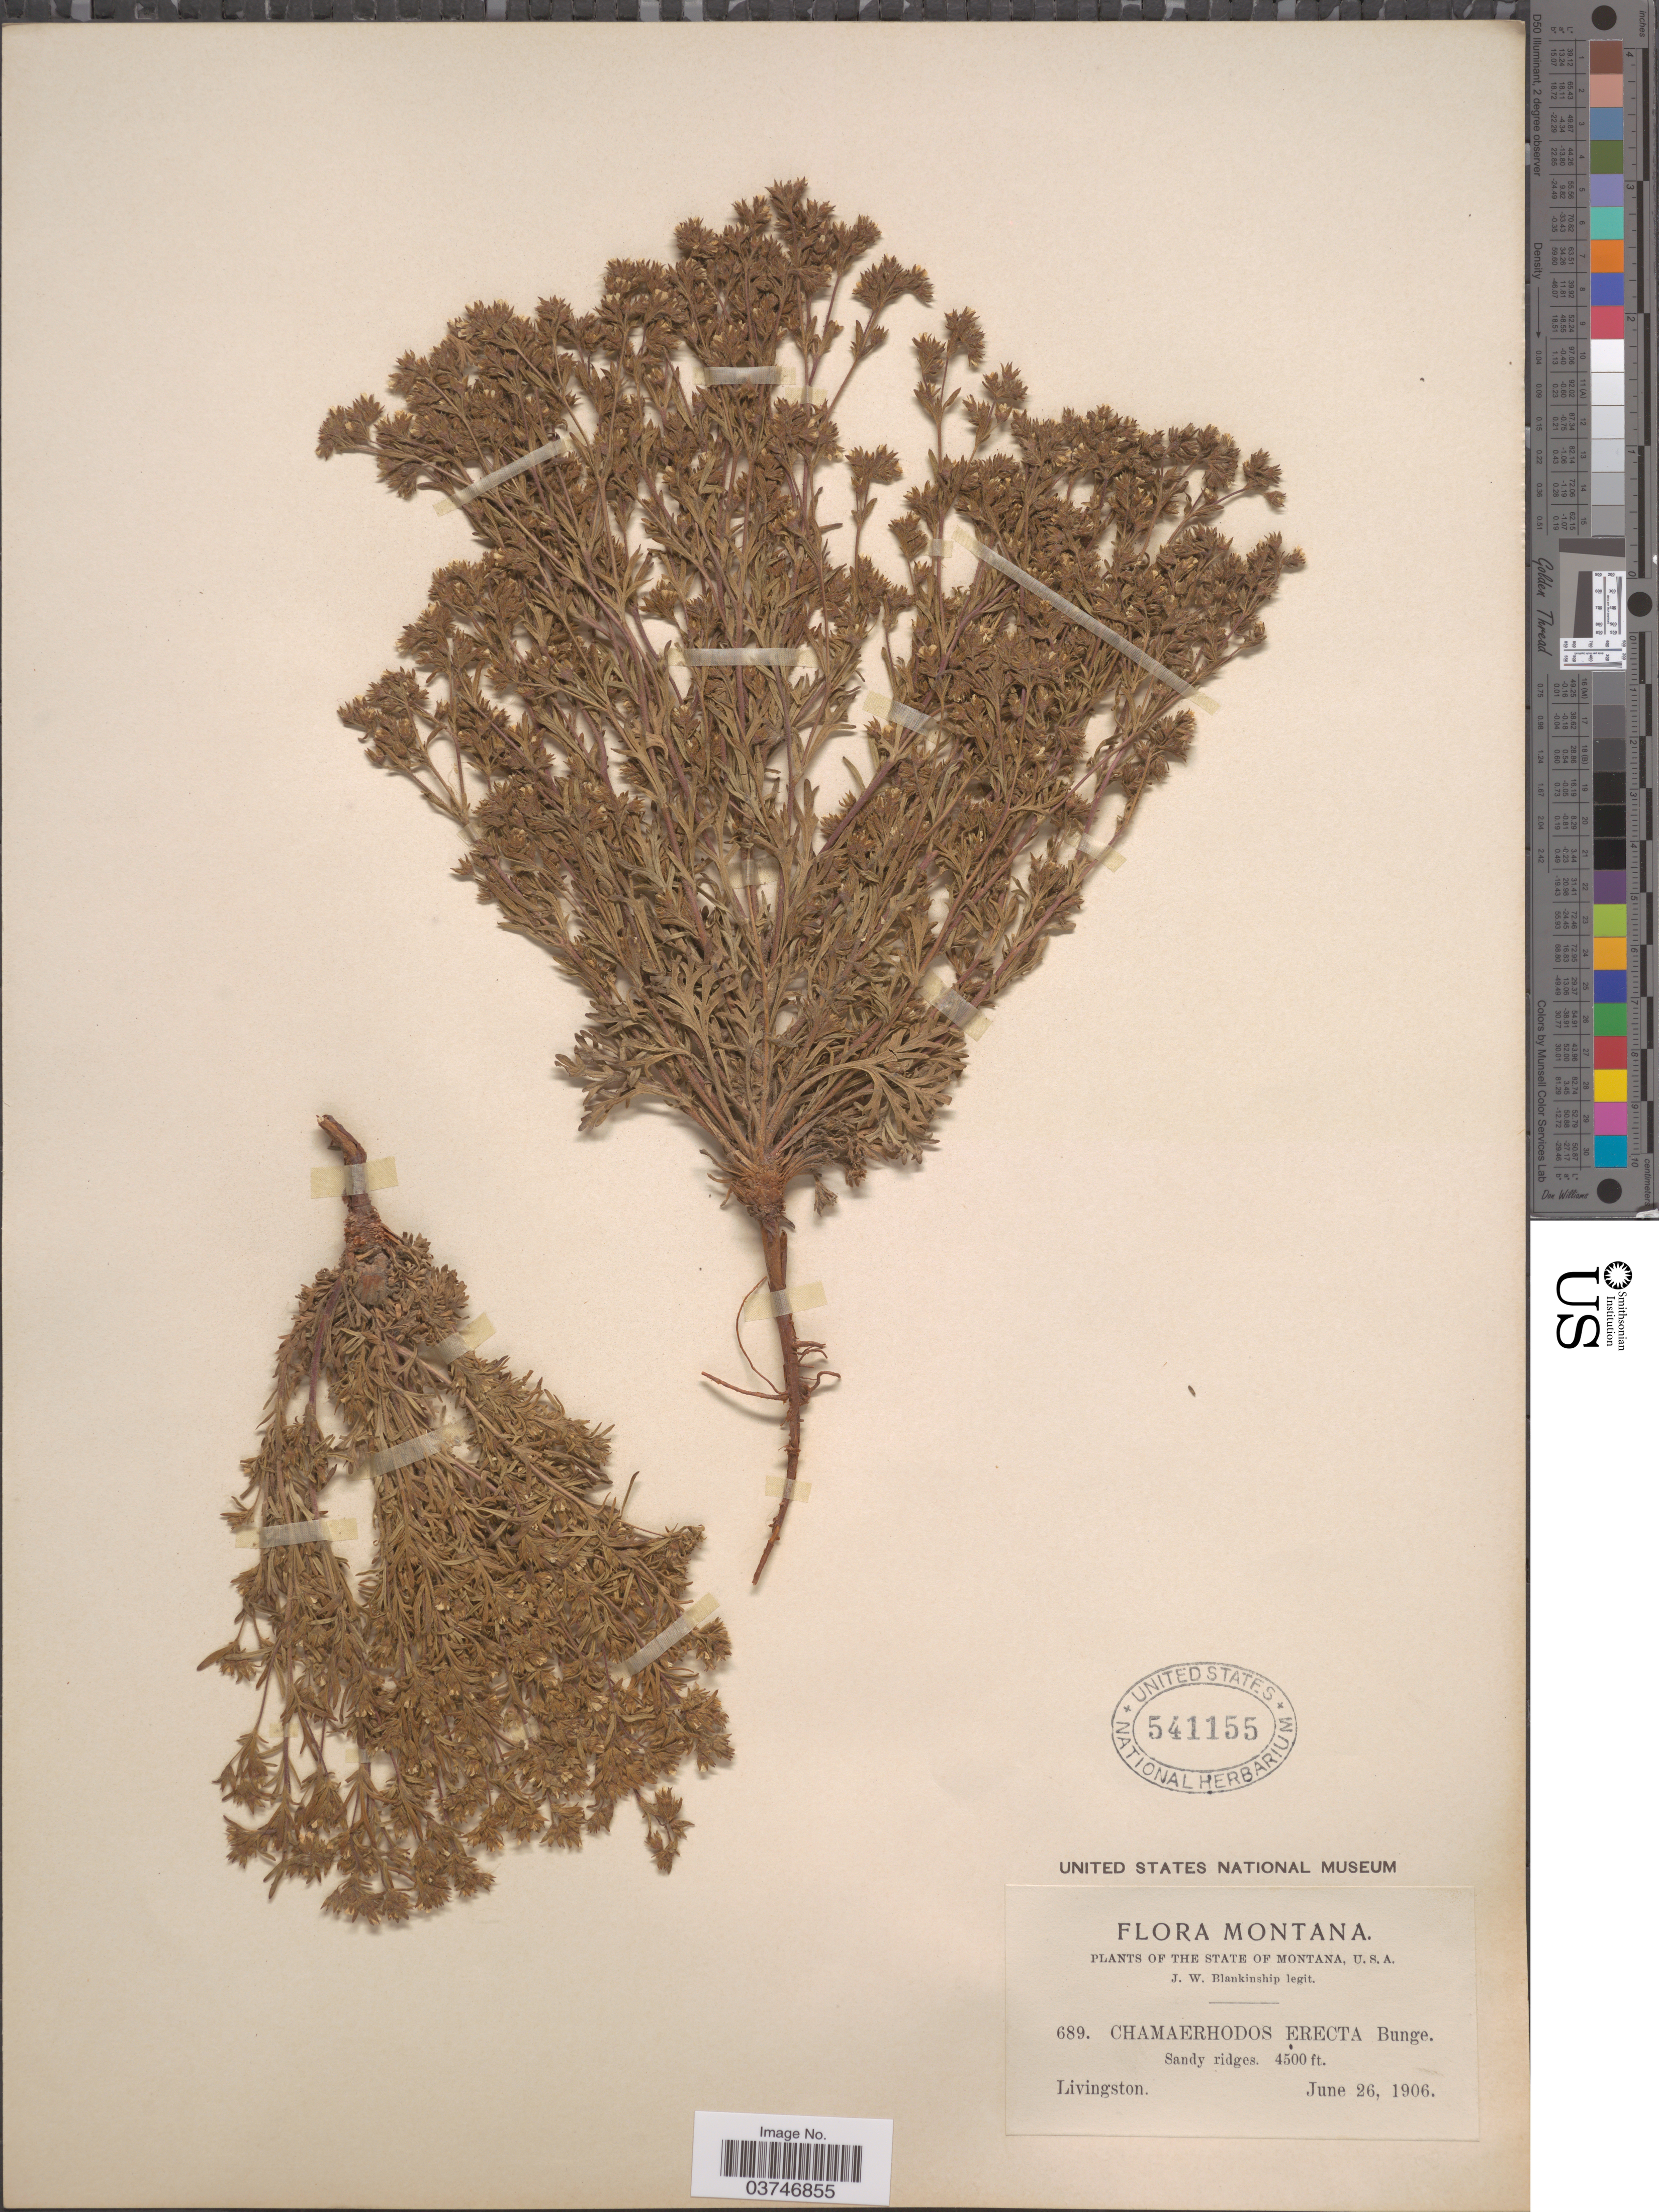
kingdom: Plantae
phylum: Tracheophyta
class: Magnoliopsida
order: Rosales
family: Rosaceae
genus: Chamaerhodos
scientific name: Chamaerhodos erecta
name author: (L.) Bunge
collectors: J. W. Blankinship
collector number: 689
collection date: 1906-06-26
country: United States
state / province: Montana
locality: Livingston.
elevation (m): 1372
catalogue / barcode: US 541155